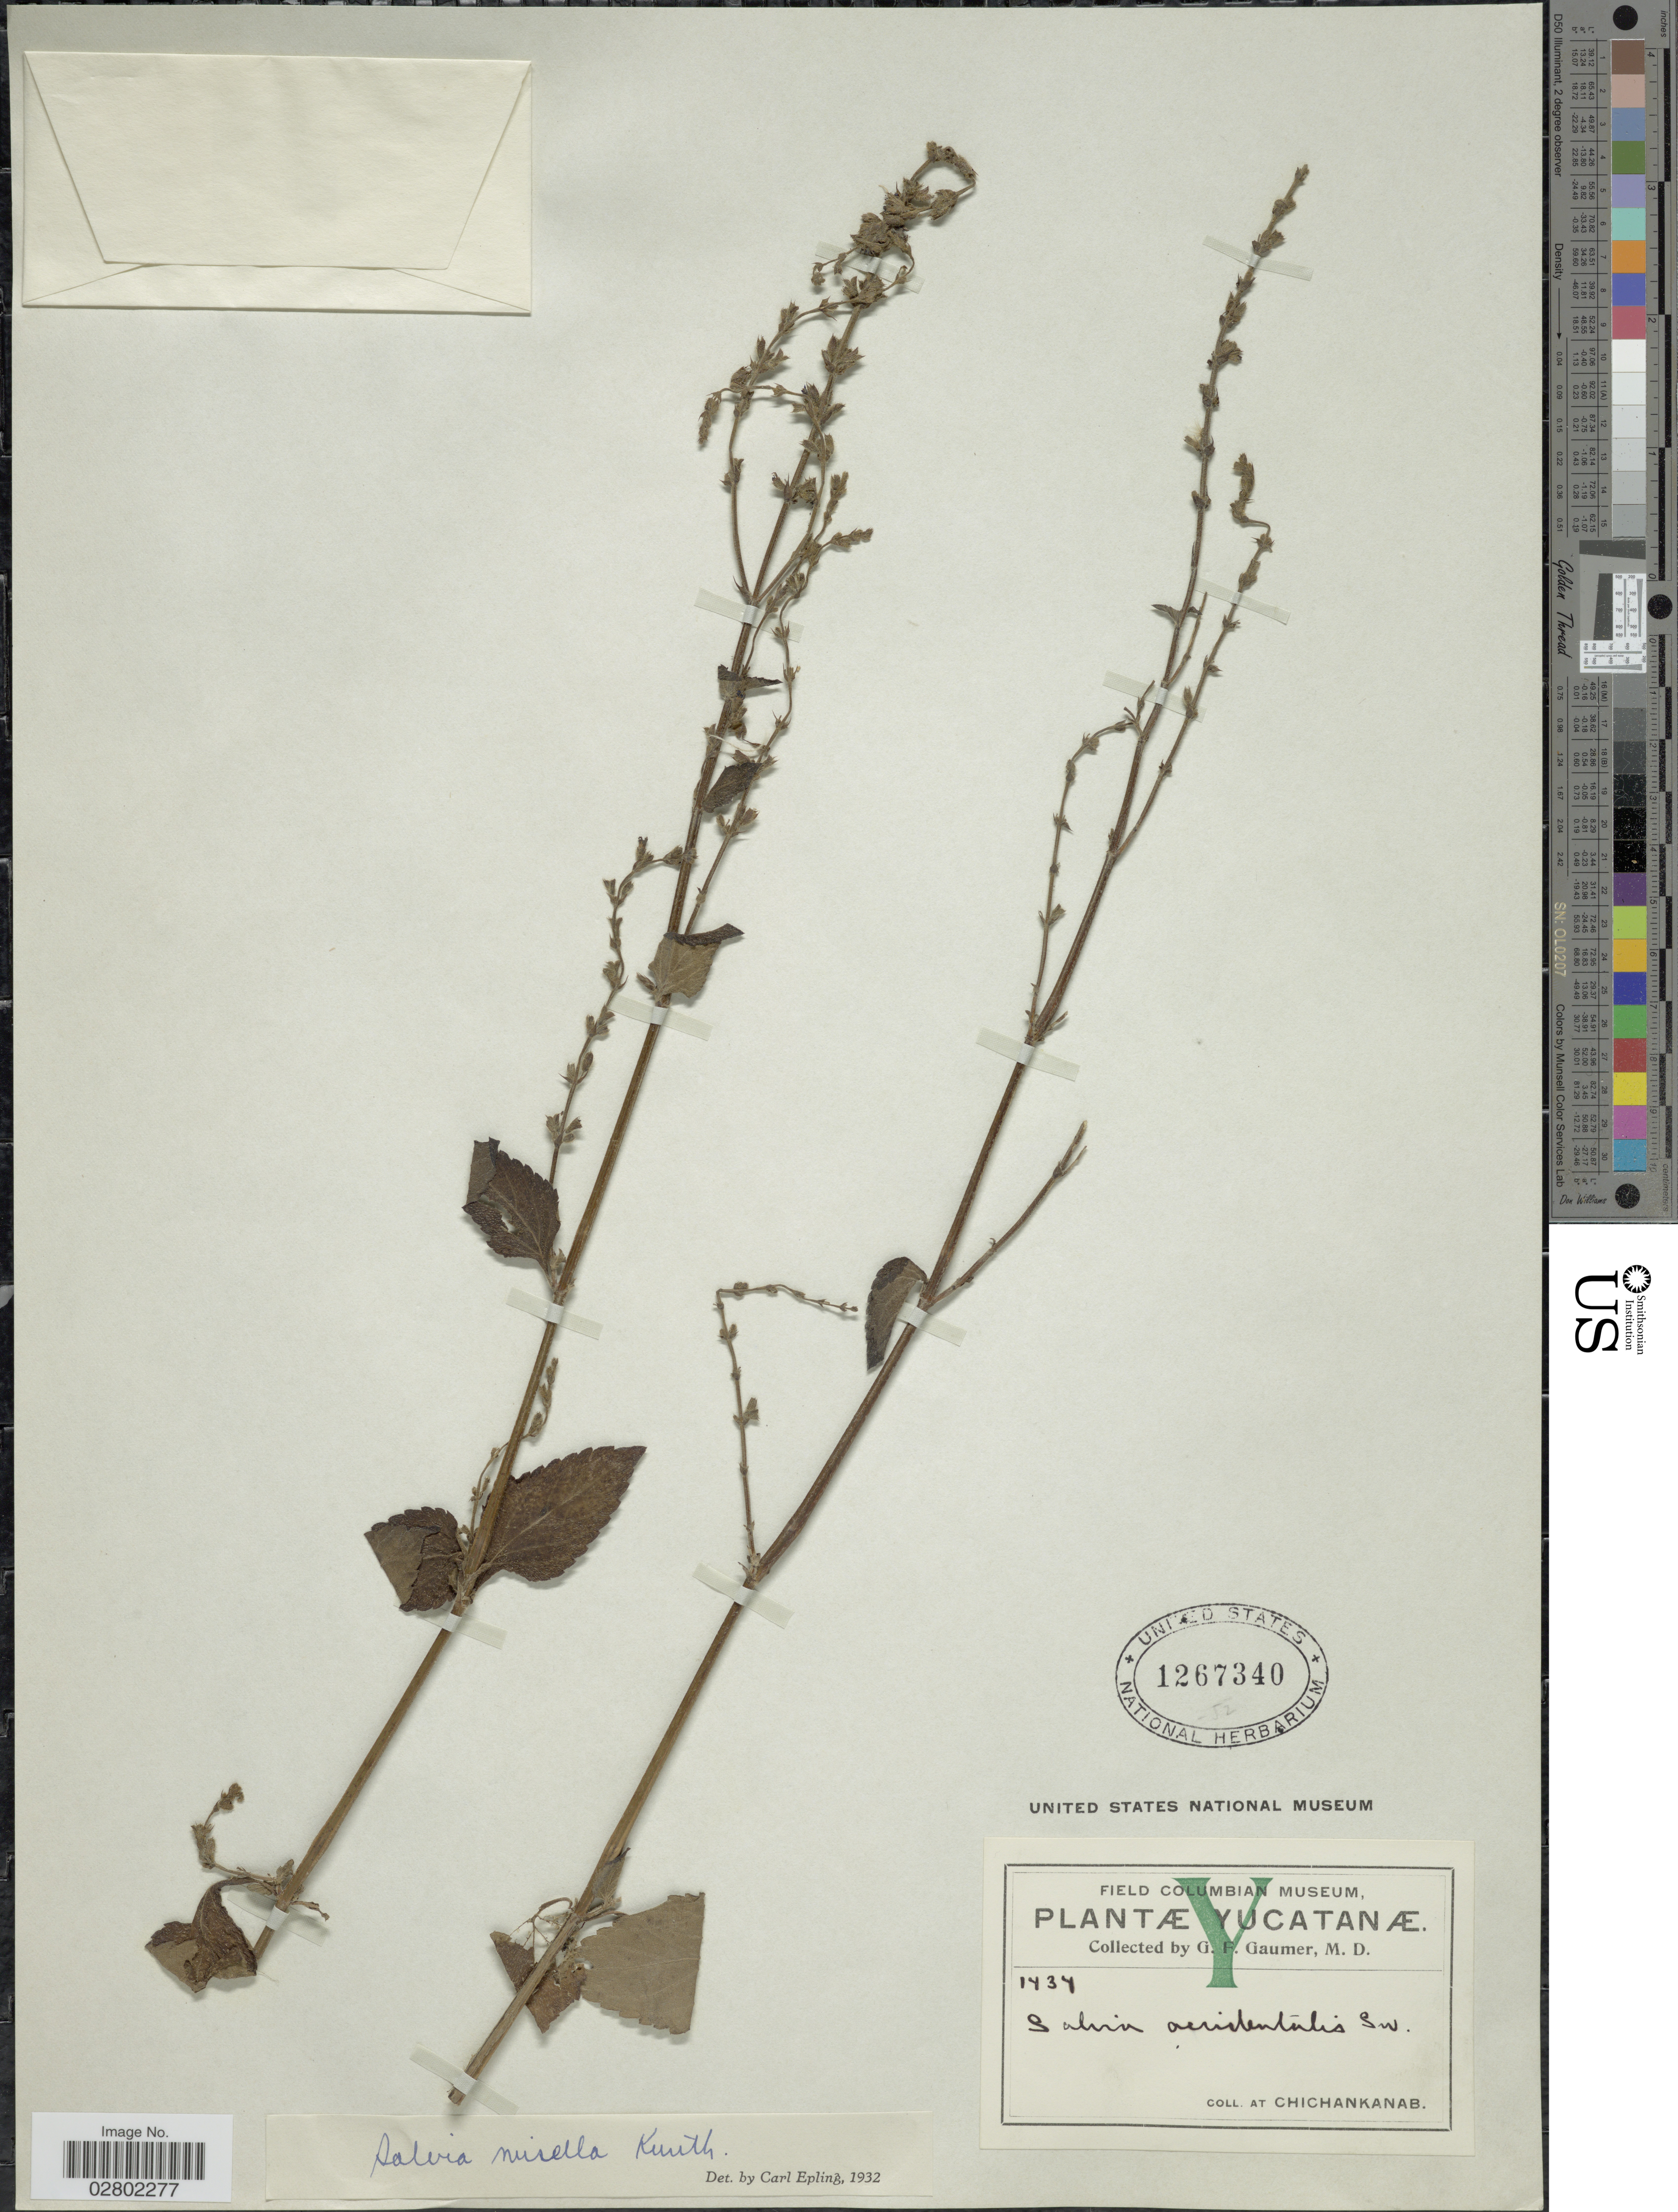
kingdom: Plantae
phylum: Tracheophyta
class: Magnoliopsida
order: Lamiales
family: Lamiaceae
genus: Salvia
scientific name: Salvia misella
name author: Kunth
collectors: G. F. Gaumer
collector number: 1434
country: Mexico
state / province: Yucatán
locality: Chichankanab.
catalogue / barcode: US 1267340